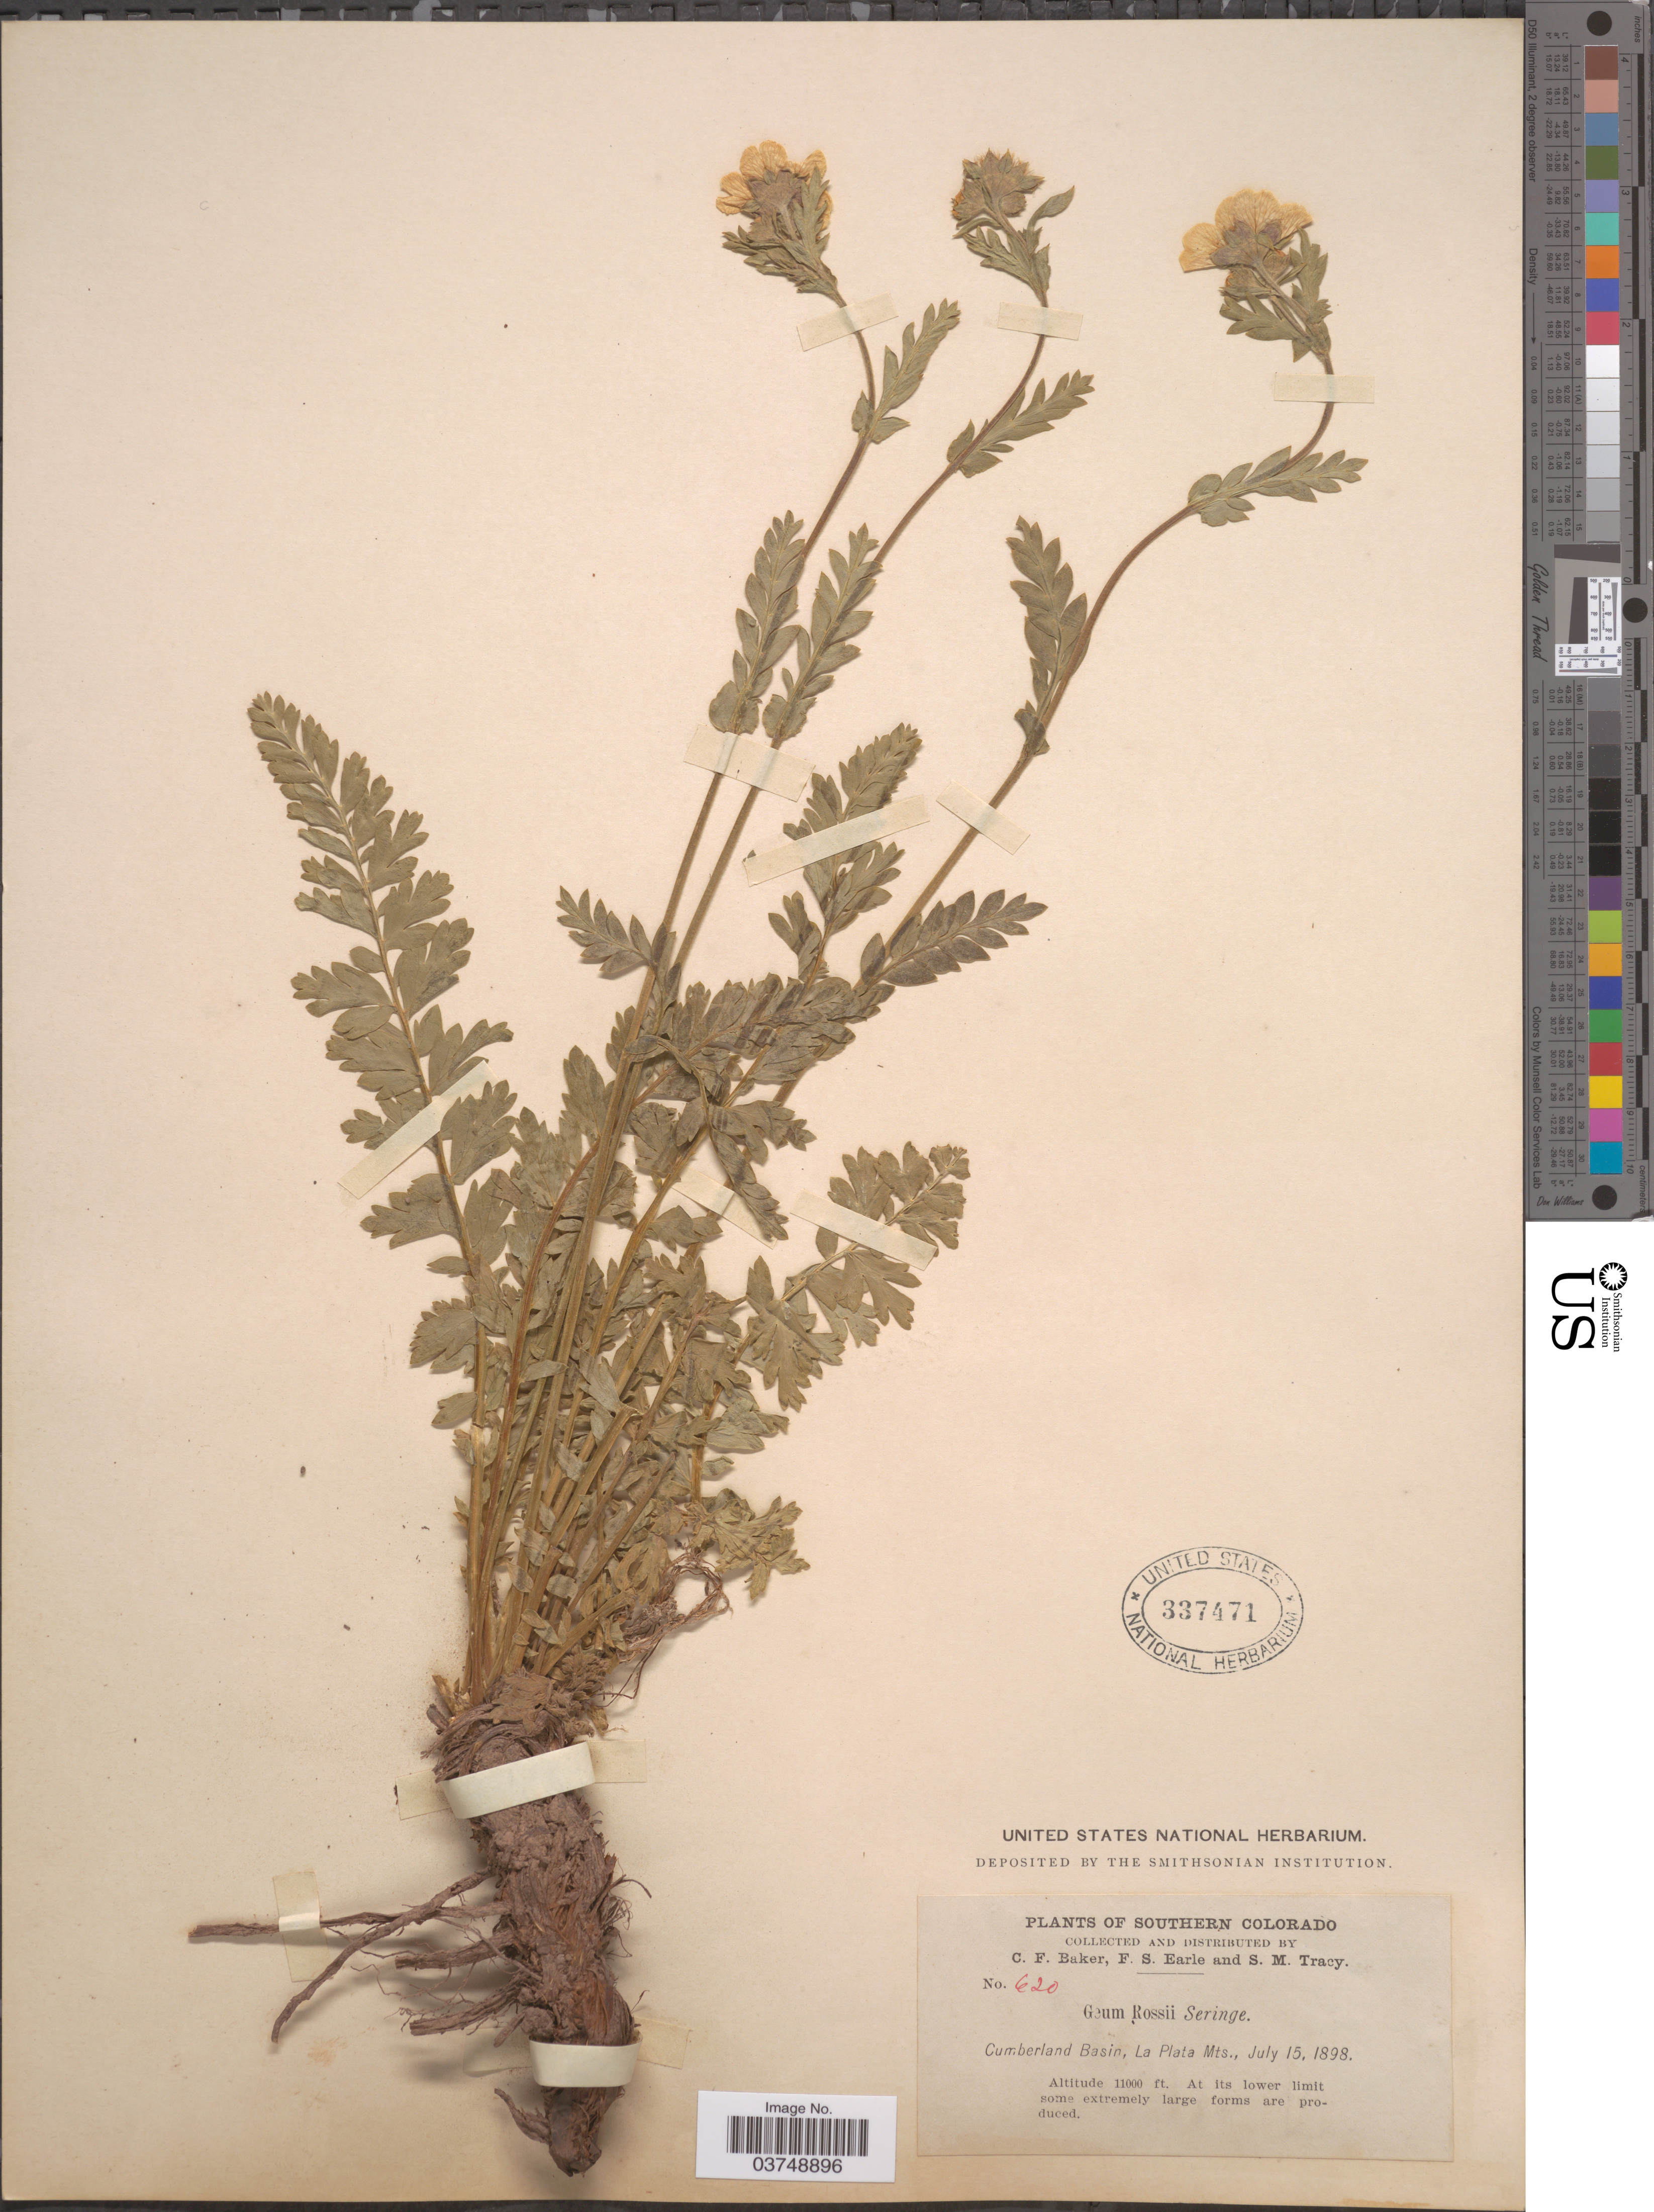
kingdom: Plantae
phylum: Tracheophyta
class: Magnoliopsida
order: Rosales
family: Rosaceae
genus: Geum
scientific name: Geum rossii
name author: (R. Br.) Ser.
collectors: C. F. Baker, F. S. Earle & S. M. Tracy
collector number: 620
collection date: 1898-07-15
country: United States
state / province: Colorado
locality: Southern Colorado. Cumberland Basin, La Plata Mts.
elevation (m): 3353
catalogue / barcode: US 337471